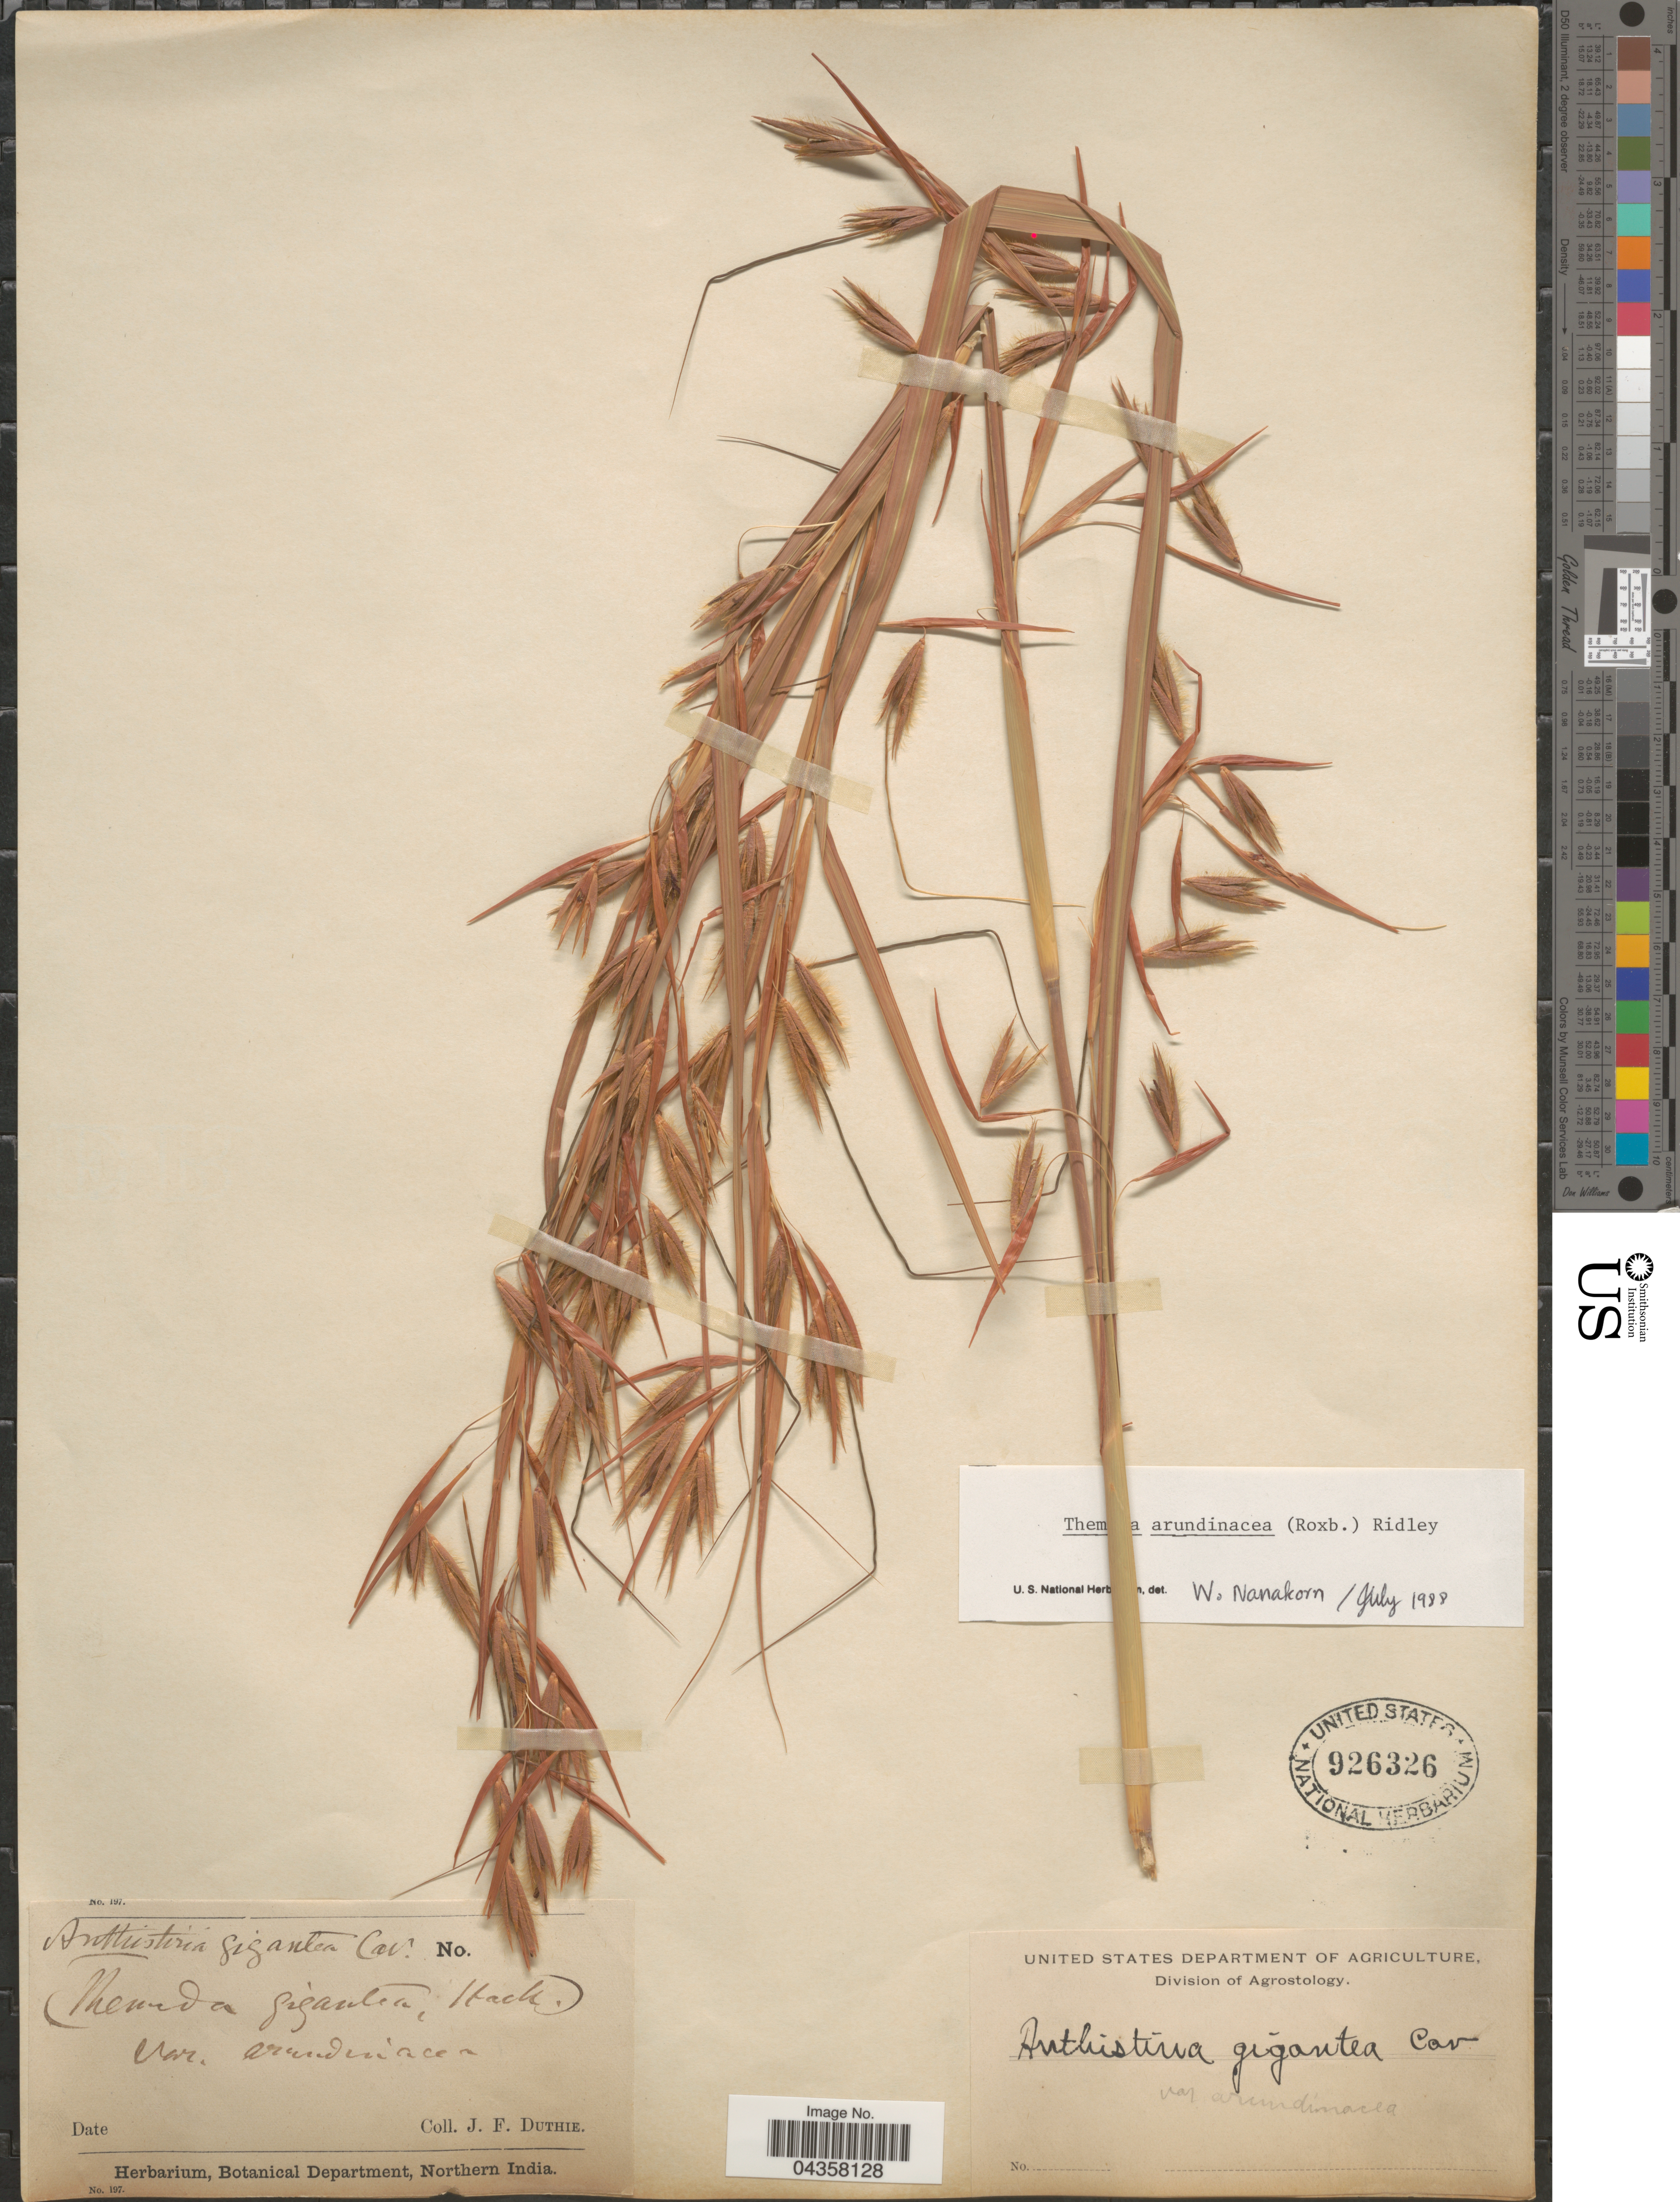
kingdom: Plantae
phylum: Tracheophyta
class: Liliopsida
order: Poales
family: Poaceae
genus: Themeda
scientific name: Themeda arundinacea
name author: (Roxb.) Ridl.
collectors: J. F. Duthie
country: India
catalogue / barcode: US 926326